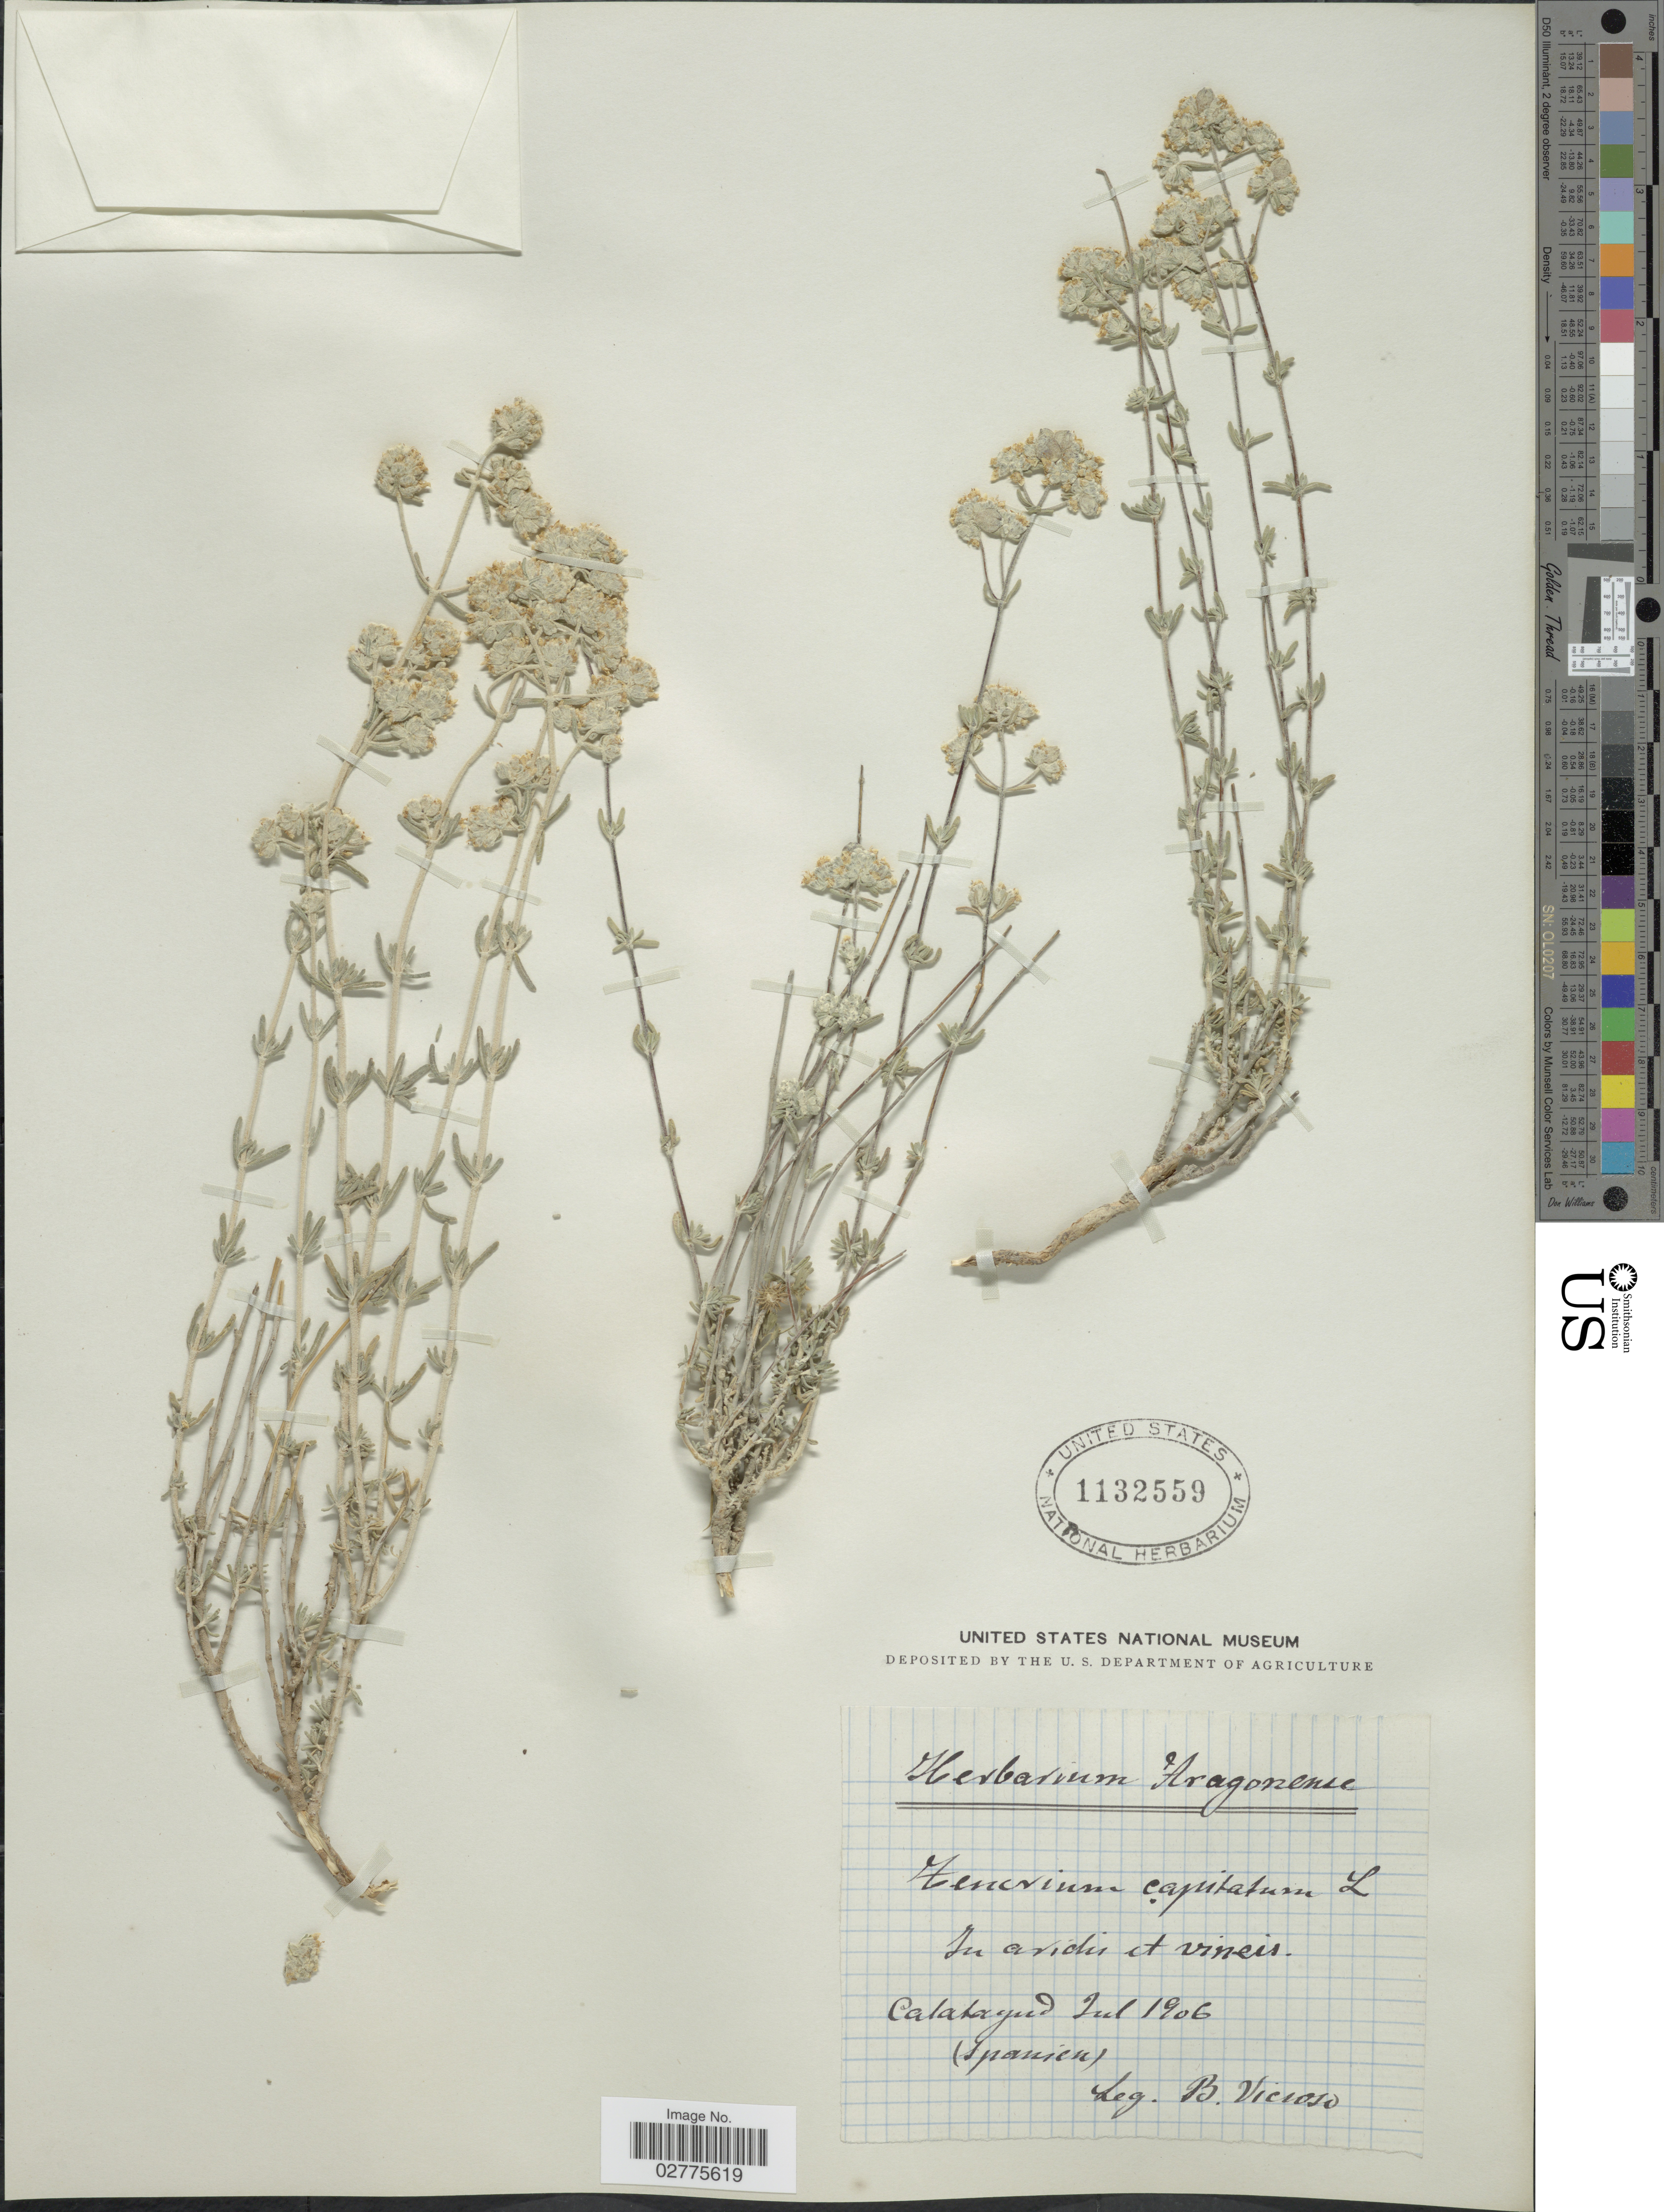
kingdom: Plantae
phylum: Tracheophyta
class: Magnoliopsida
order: Lamiales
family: Lamiaceae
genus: Teucrium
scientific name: Teucrium capitatum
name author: L.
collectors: Vicioso, B.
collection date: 1906-07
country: Spain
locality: Calatayud.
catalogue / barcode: US 1132559